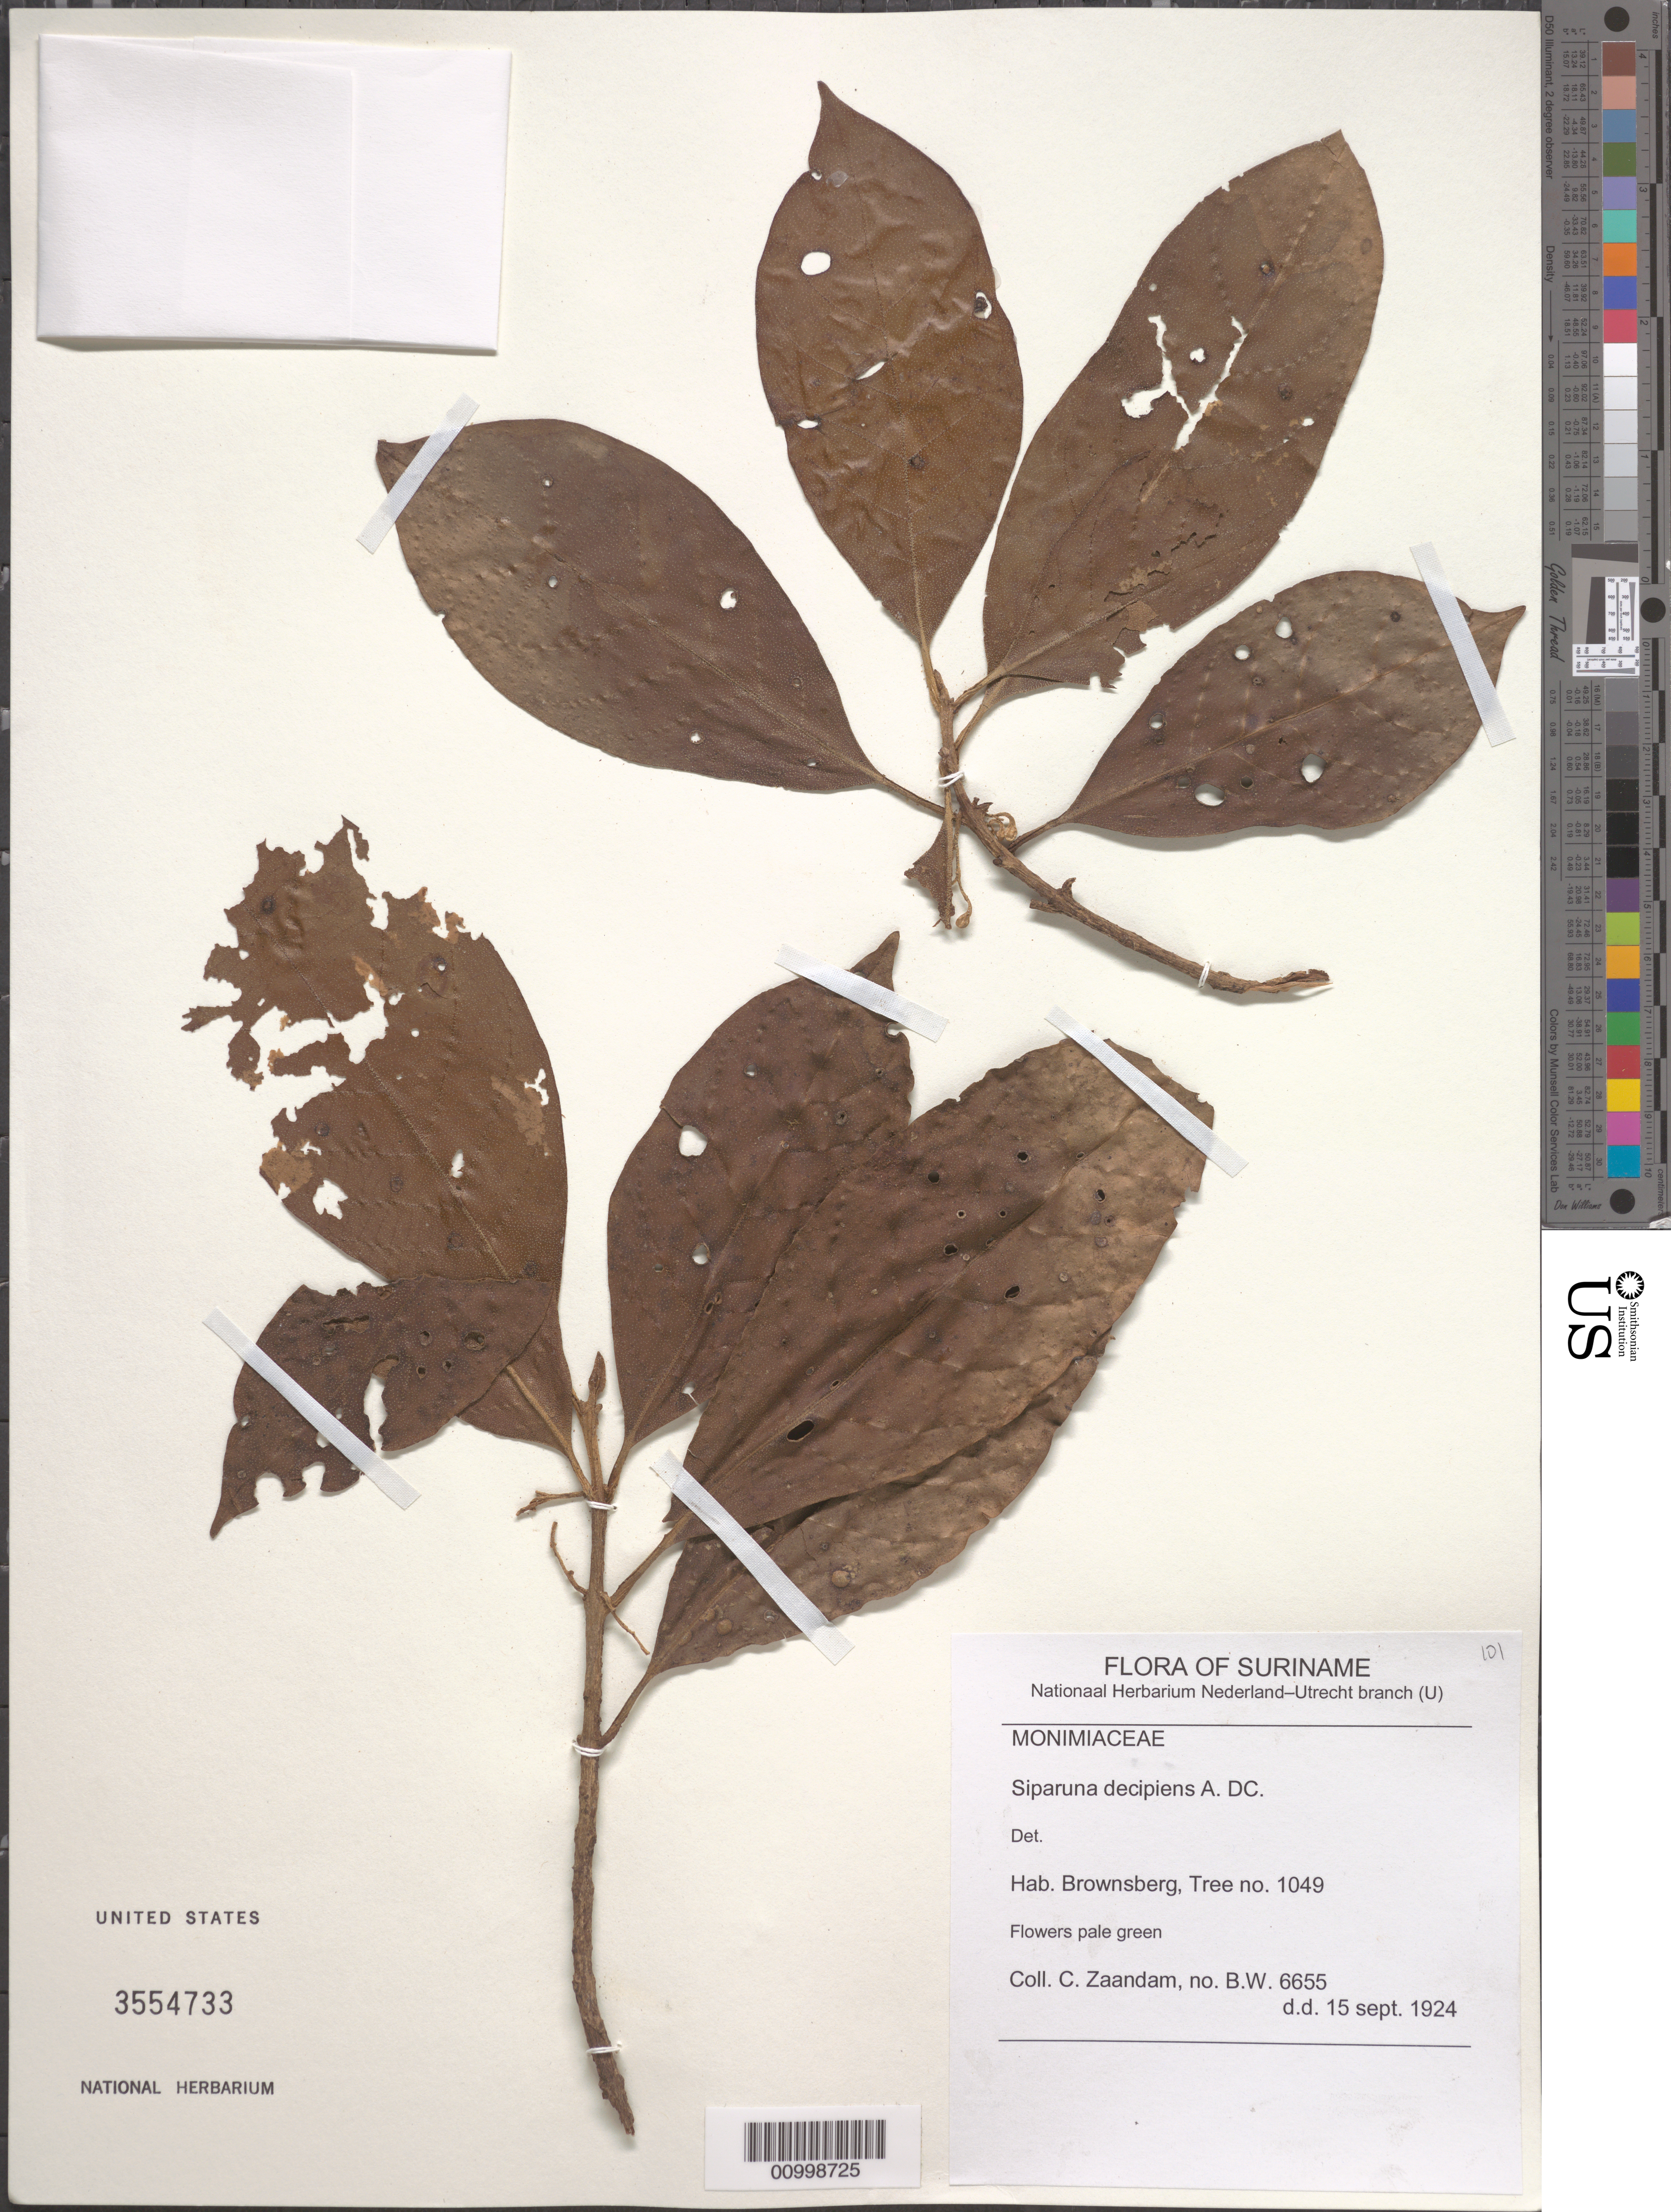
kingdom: Plantae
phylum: Tracheophyta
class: Magnoliopsida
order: Laurales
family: Siparunaceae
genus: Siparuna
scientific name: Siparuna decipiens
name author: (Tul.) A. DC.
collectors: C. Zaandam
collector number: BW 6655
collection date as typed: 15-Sep-24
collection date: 1924-09-15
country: Suriname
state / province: Brokopondo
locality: Brownsberg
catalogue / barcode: US 3554733